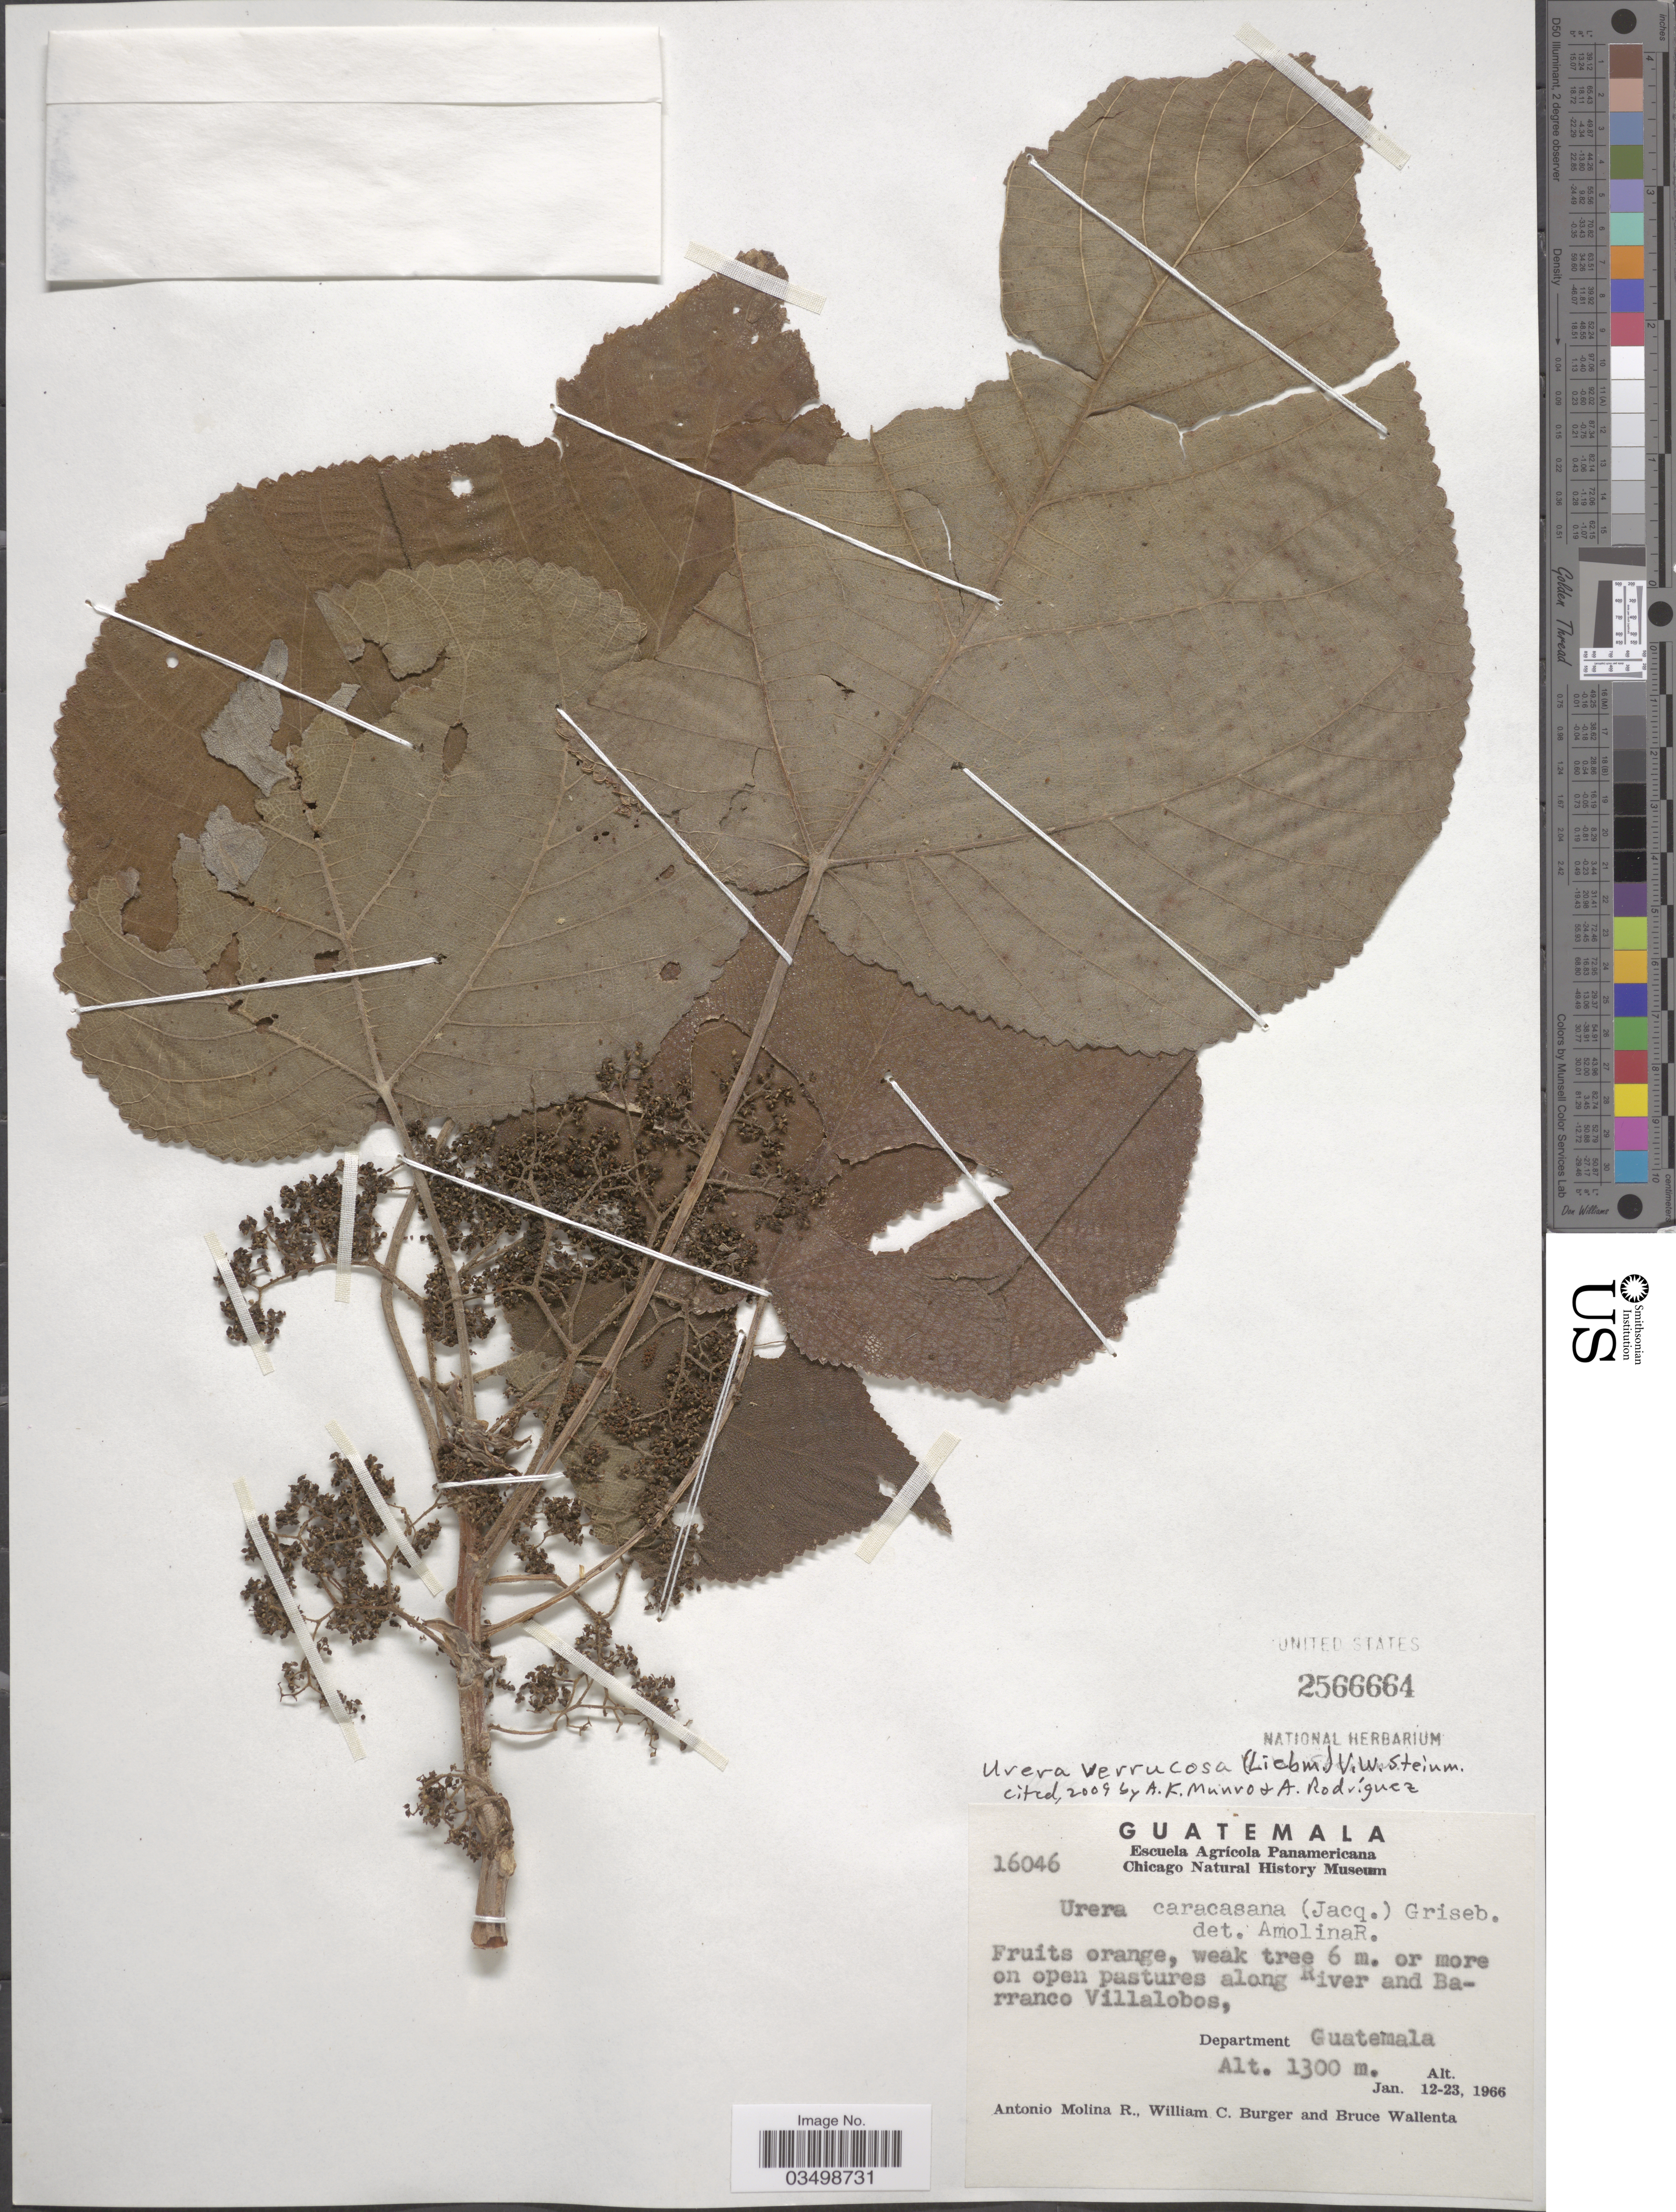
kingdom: Plantae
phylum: Tracheophyta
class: Magnoliopsida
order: Rosales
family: Urticaceae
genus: Urera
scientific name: Urera verrucosa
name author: (Liebm.) V.W. Steinm.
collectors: A. Molina R., W. Burger & B. Wallenta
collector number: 16046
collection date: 1966-01-12/1966-01-23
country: Guatemala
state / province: Guatemala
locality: On open pastures along River and Barranco Villalobos. Department Guatemala.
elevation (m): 1300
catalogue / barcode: US 2566664